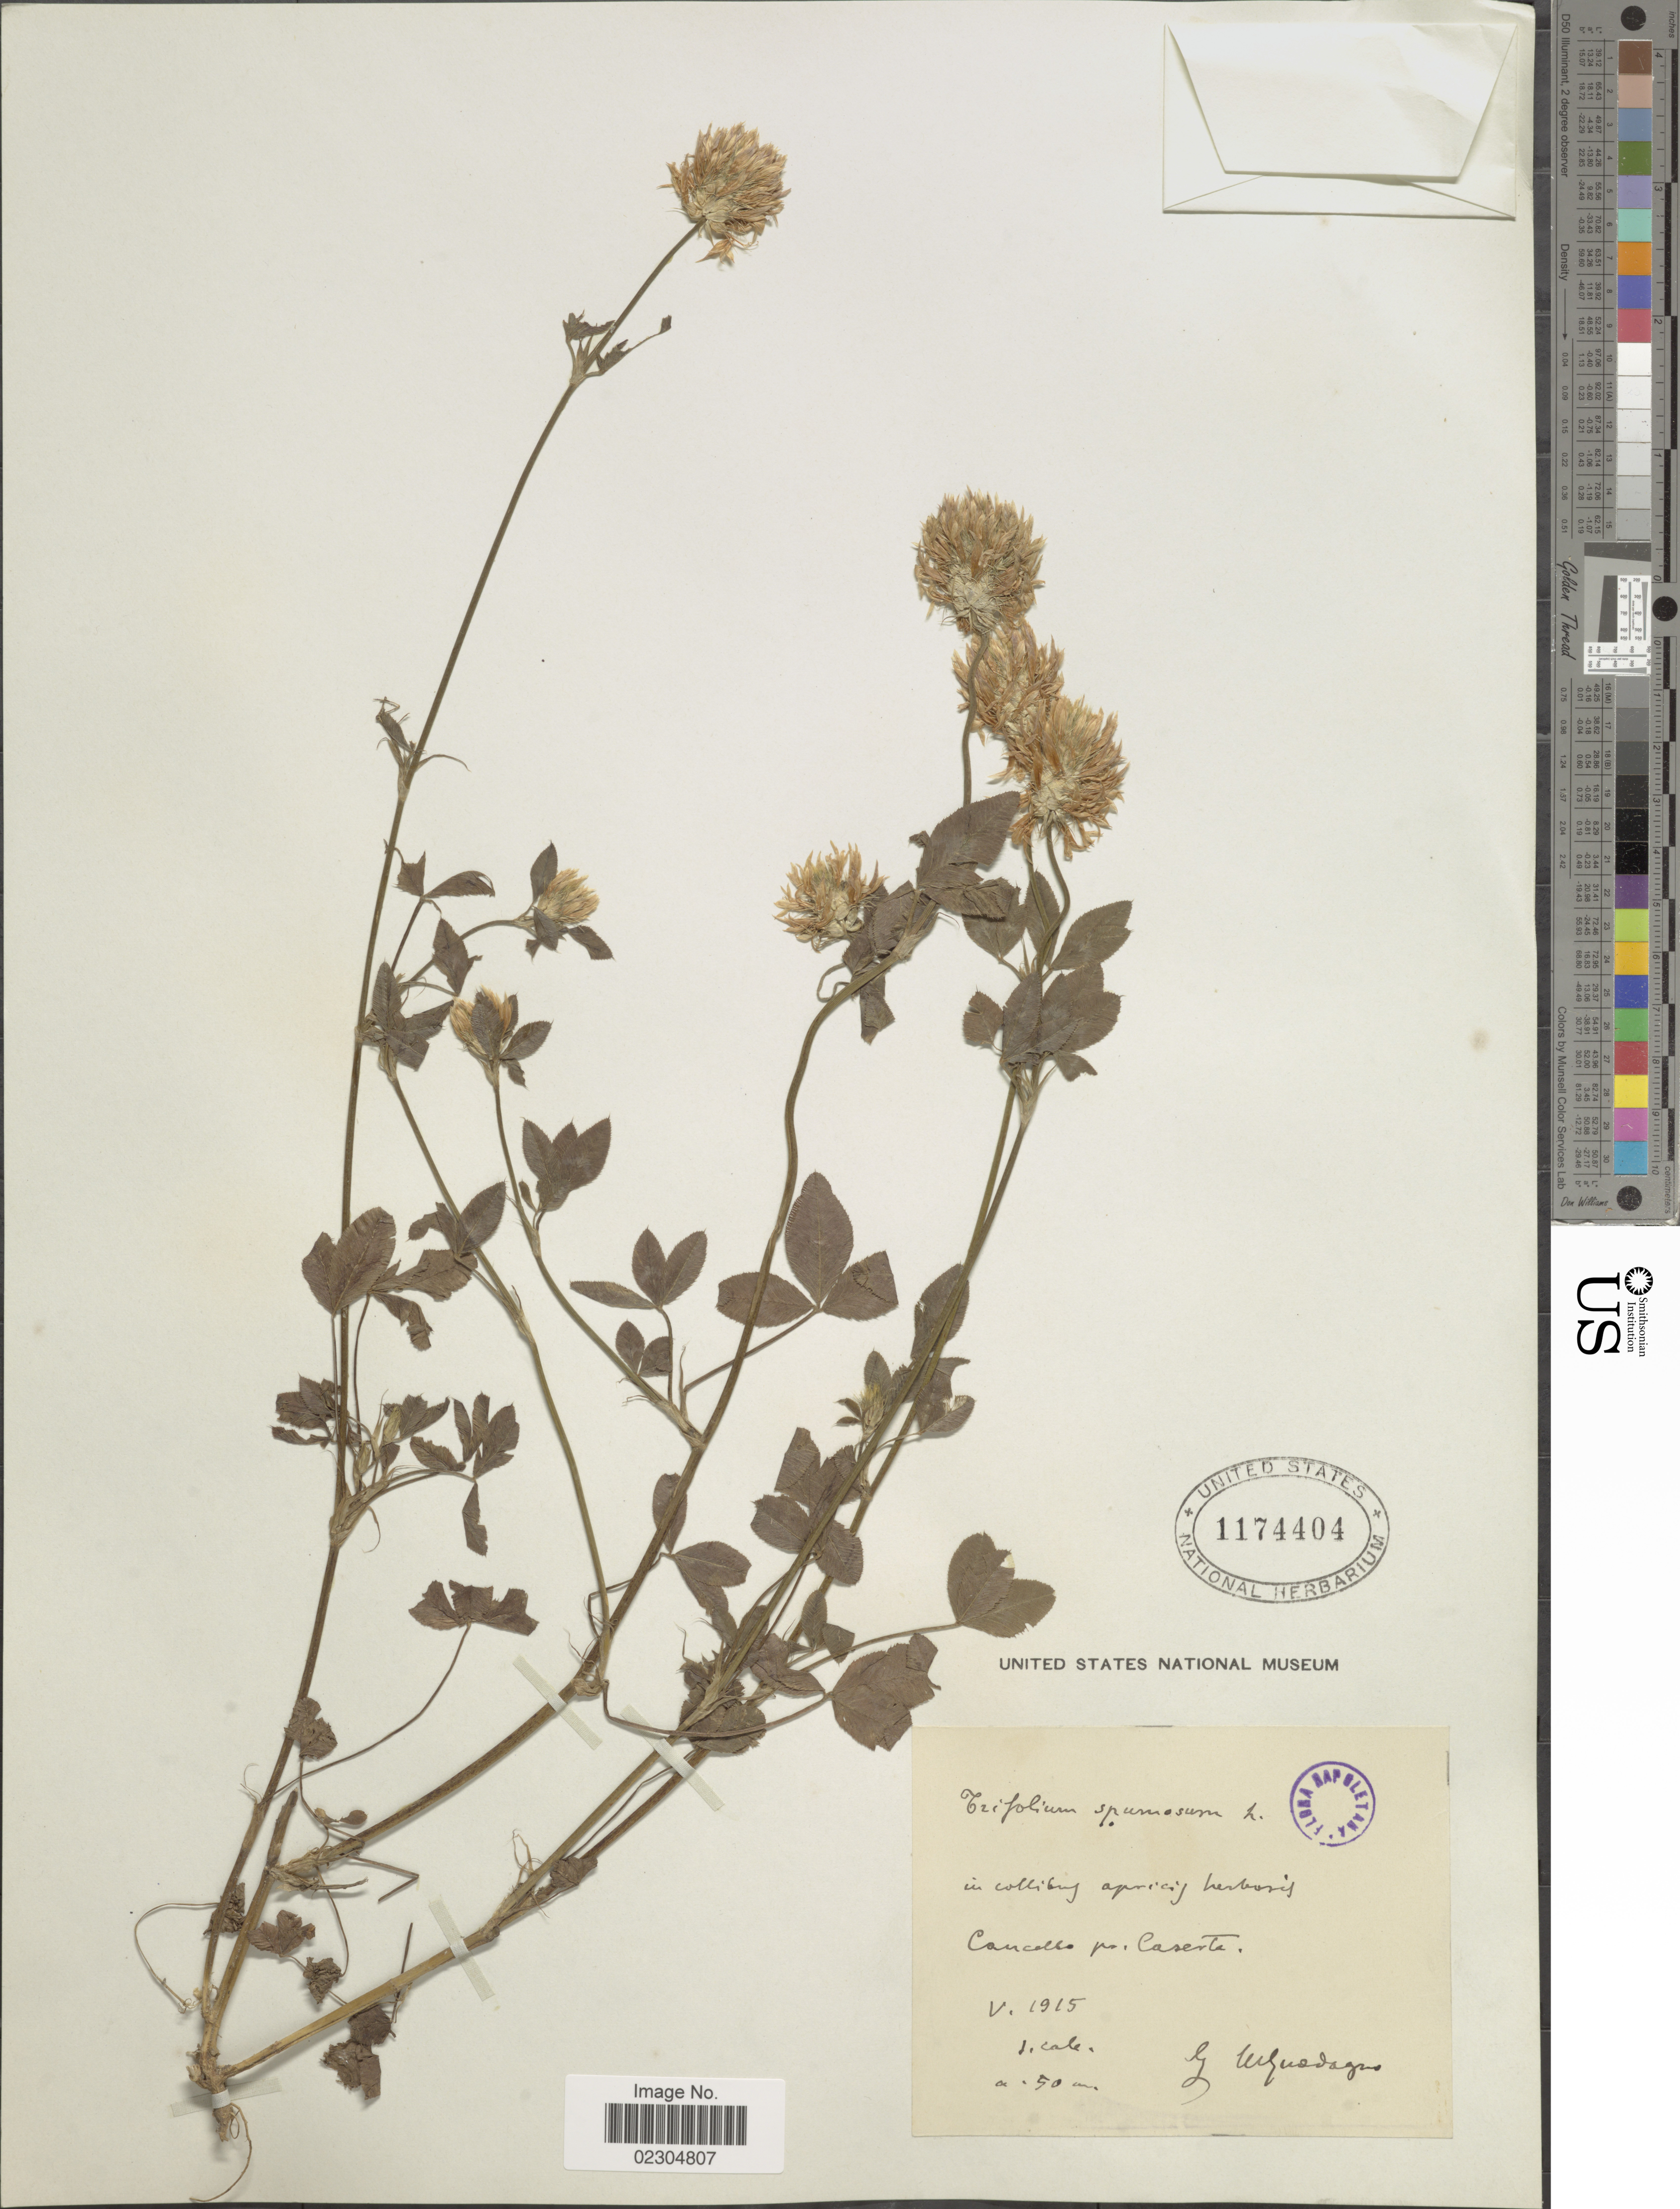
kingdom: Plantae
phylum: Tracheophyta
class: Magnoliopsida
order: Fabales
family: Fabaceae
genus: Trifolium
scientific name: Trifolium spumosum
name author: L.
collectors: G. Guadagno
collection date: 1915-05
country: Italy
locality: Cancello pr. Caserta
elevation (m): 50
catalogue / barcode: US 1174404